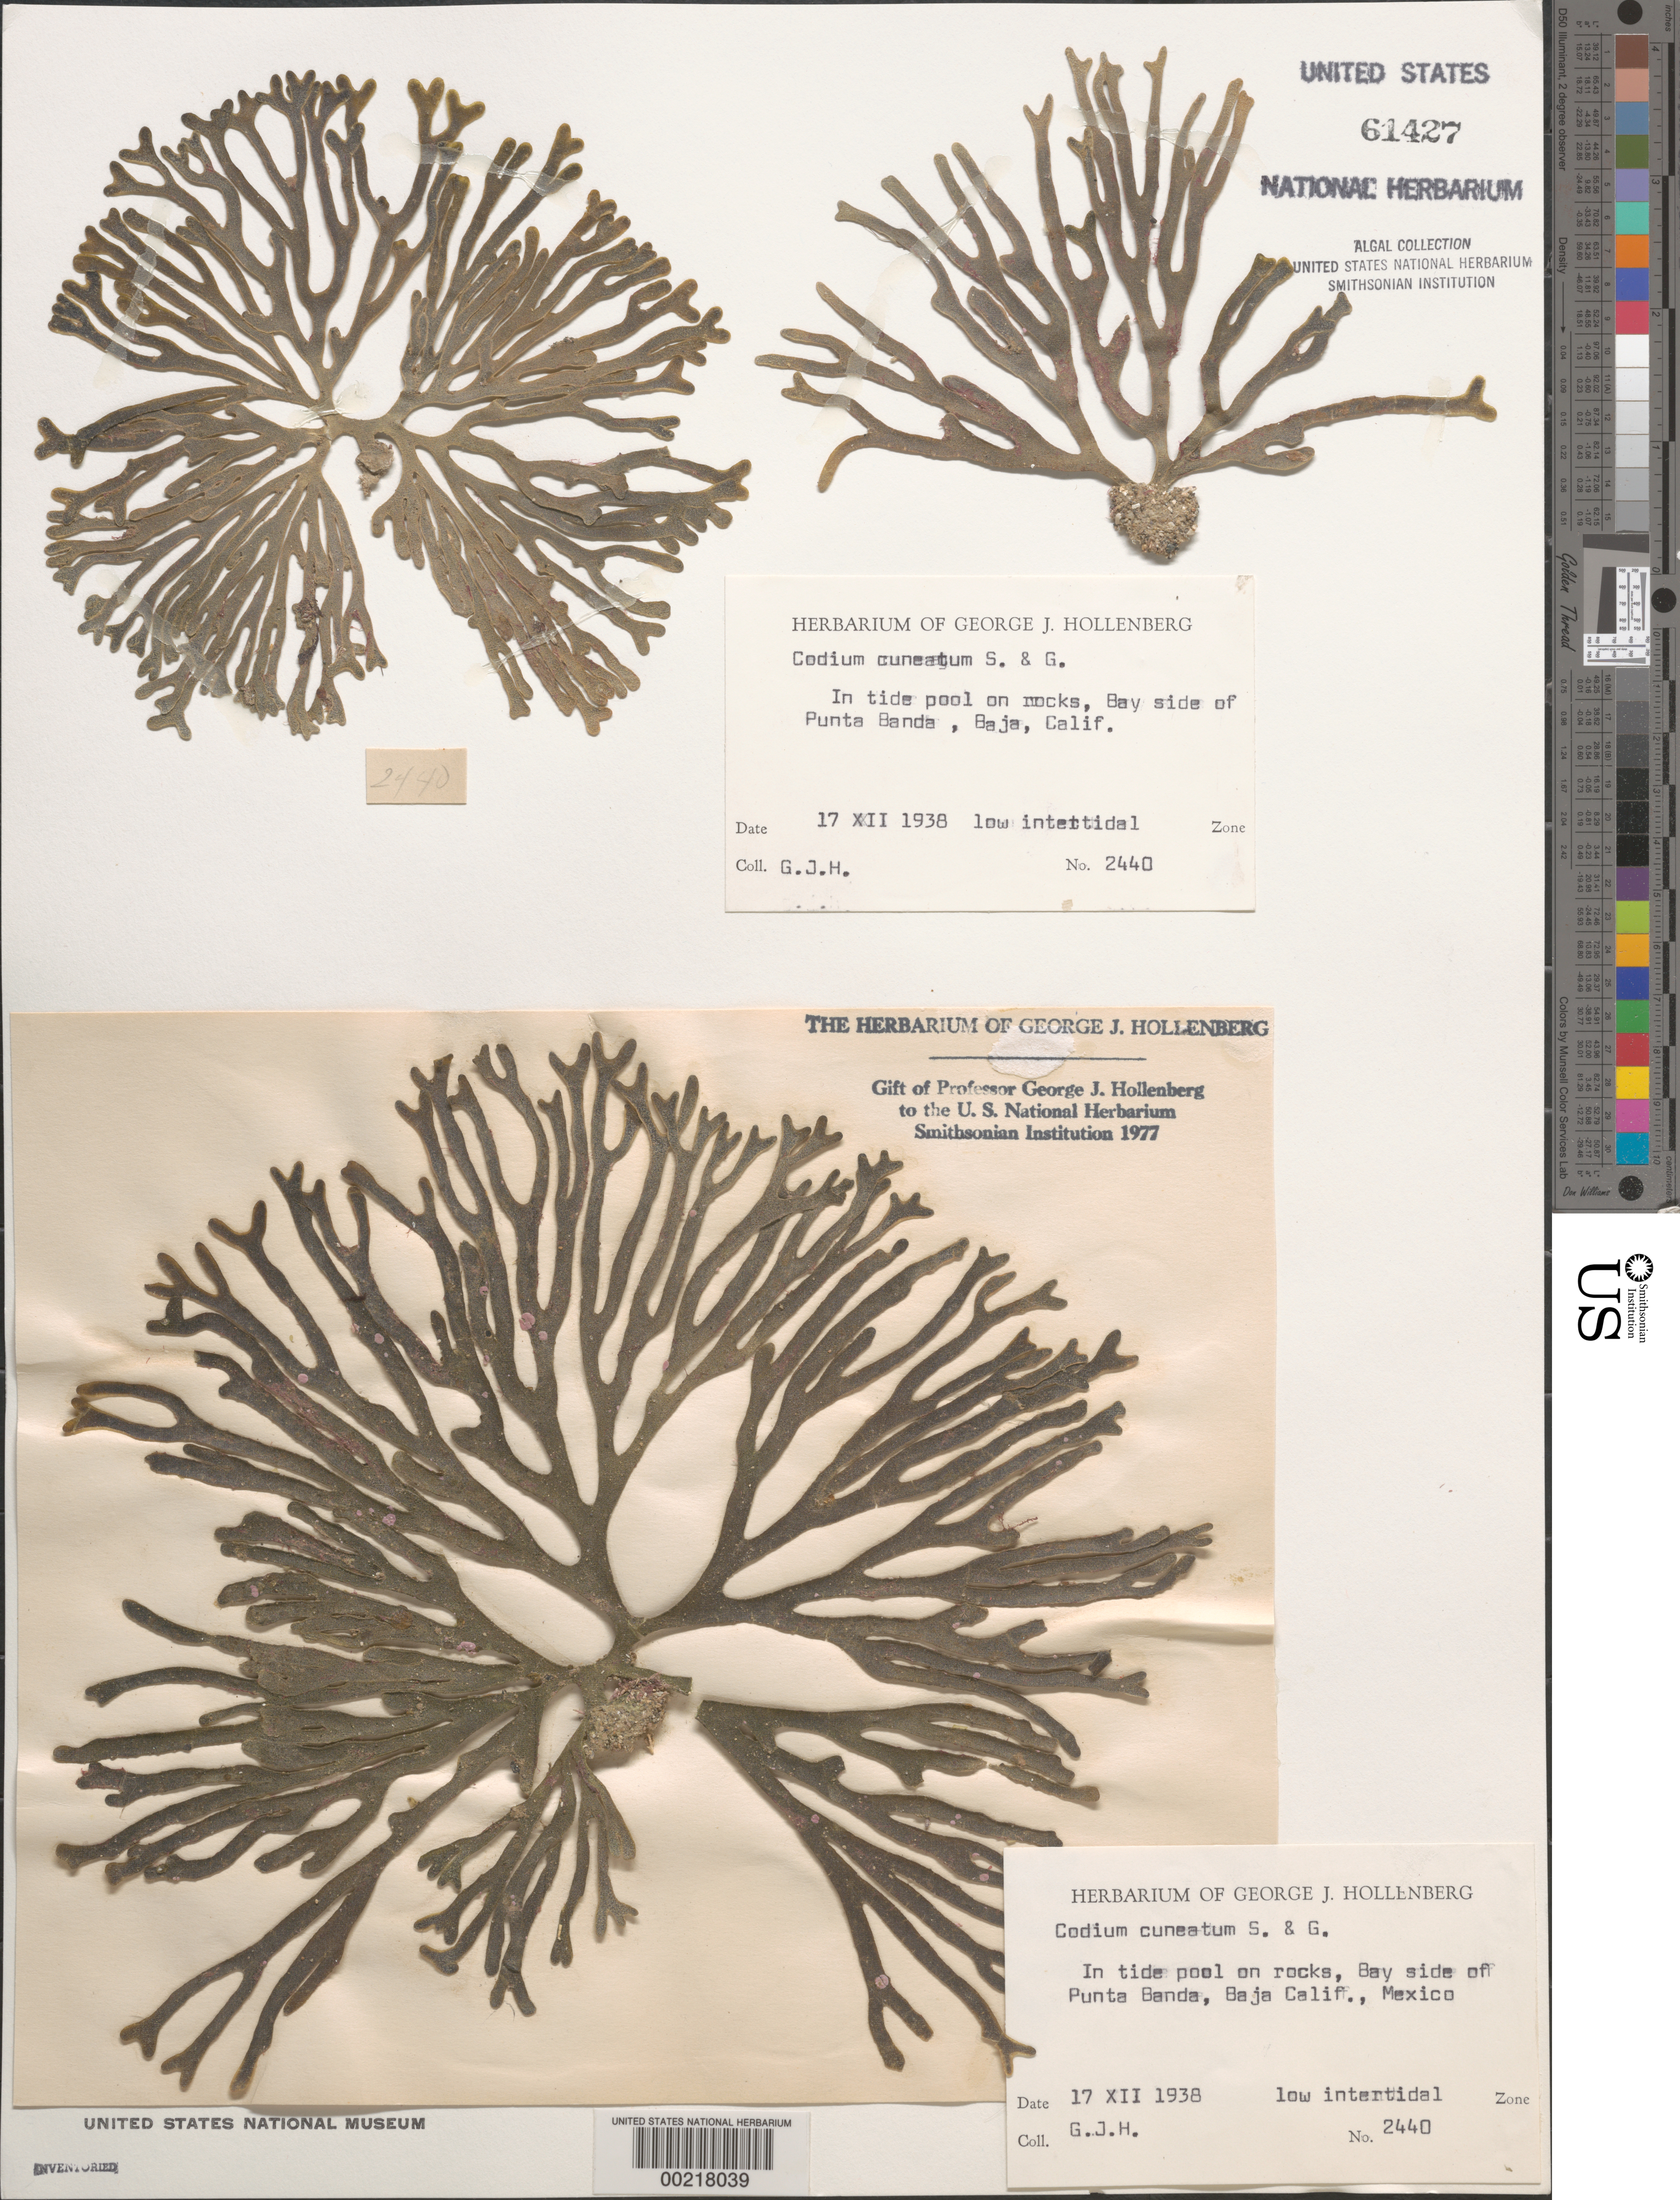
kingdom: Plantae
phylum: Chlorophyta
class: Ulvophyceae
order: Bryopsidales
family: Codiaceae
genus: Codium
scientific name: Codium simulans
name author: Setch. & N.L. Gardner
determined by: Algae name updating Project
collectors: G. Hollenberg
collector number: GJH 2440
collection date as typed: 12/17/1938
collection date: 1938-12-17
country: Mexico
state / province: Baja California Norte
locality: Punta Banda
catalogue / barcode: US 61427